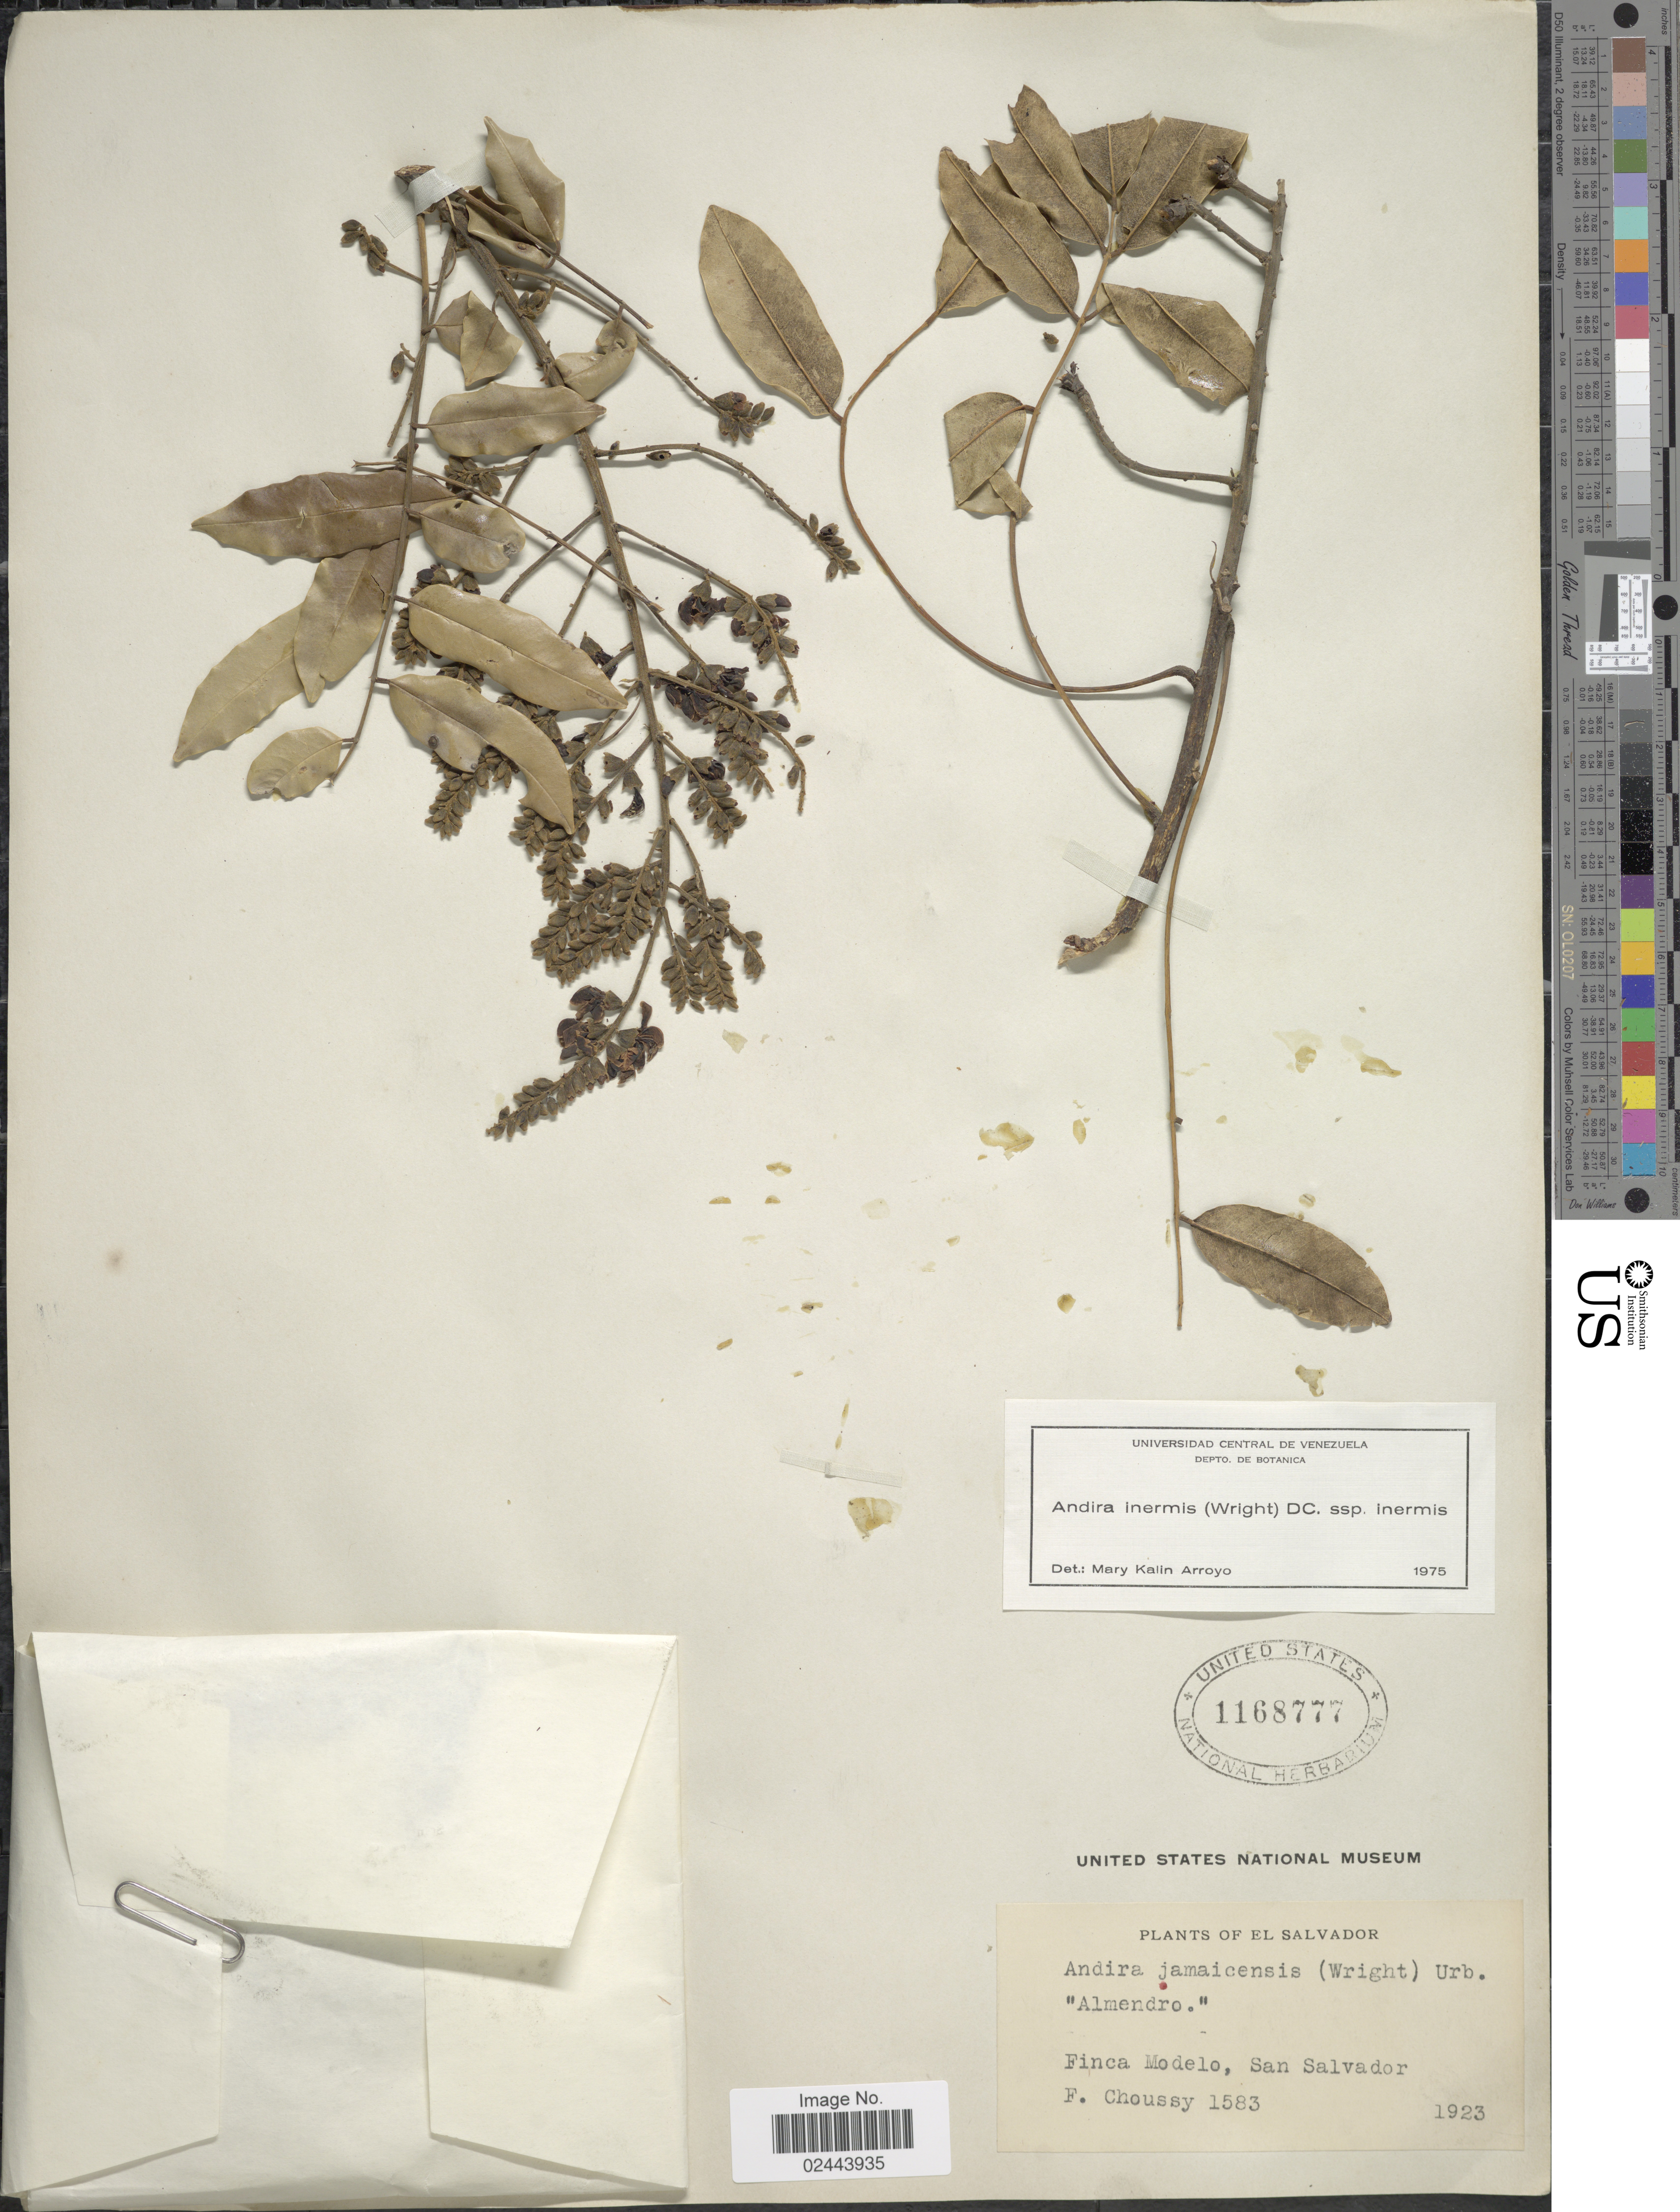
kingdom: Plantae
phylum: Tracheophyta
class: Magnoliopsida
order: Fabales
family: Fabaceae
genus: Andira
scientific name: Andira inermis subsp. inermis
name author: (W. Wright) Kunth ex DC.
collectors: F. Choussy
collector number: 1583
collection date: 1923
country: El Salvador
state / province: San Salvador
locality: Finca Modelo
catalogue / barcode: US 1168777